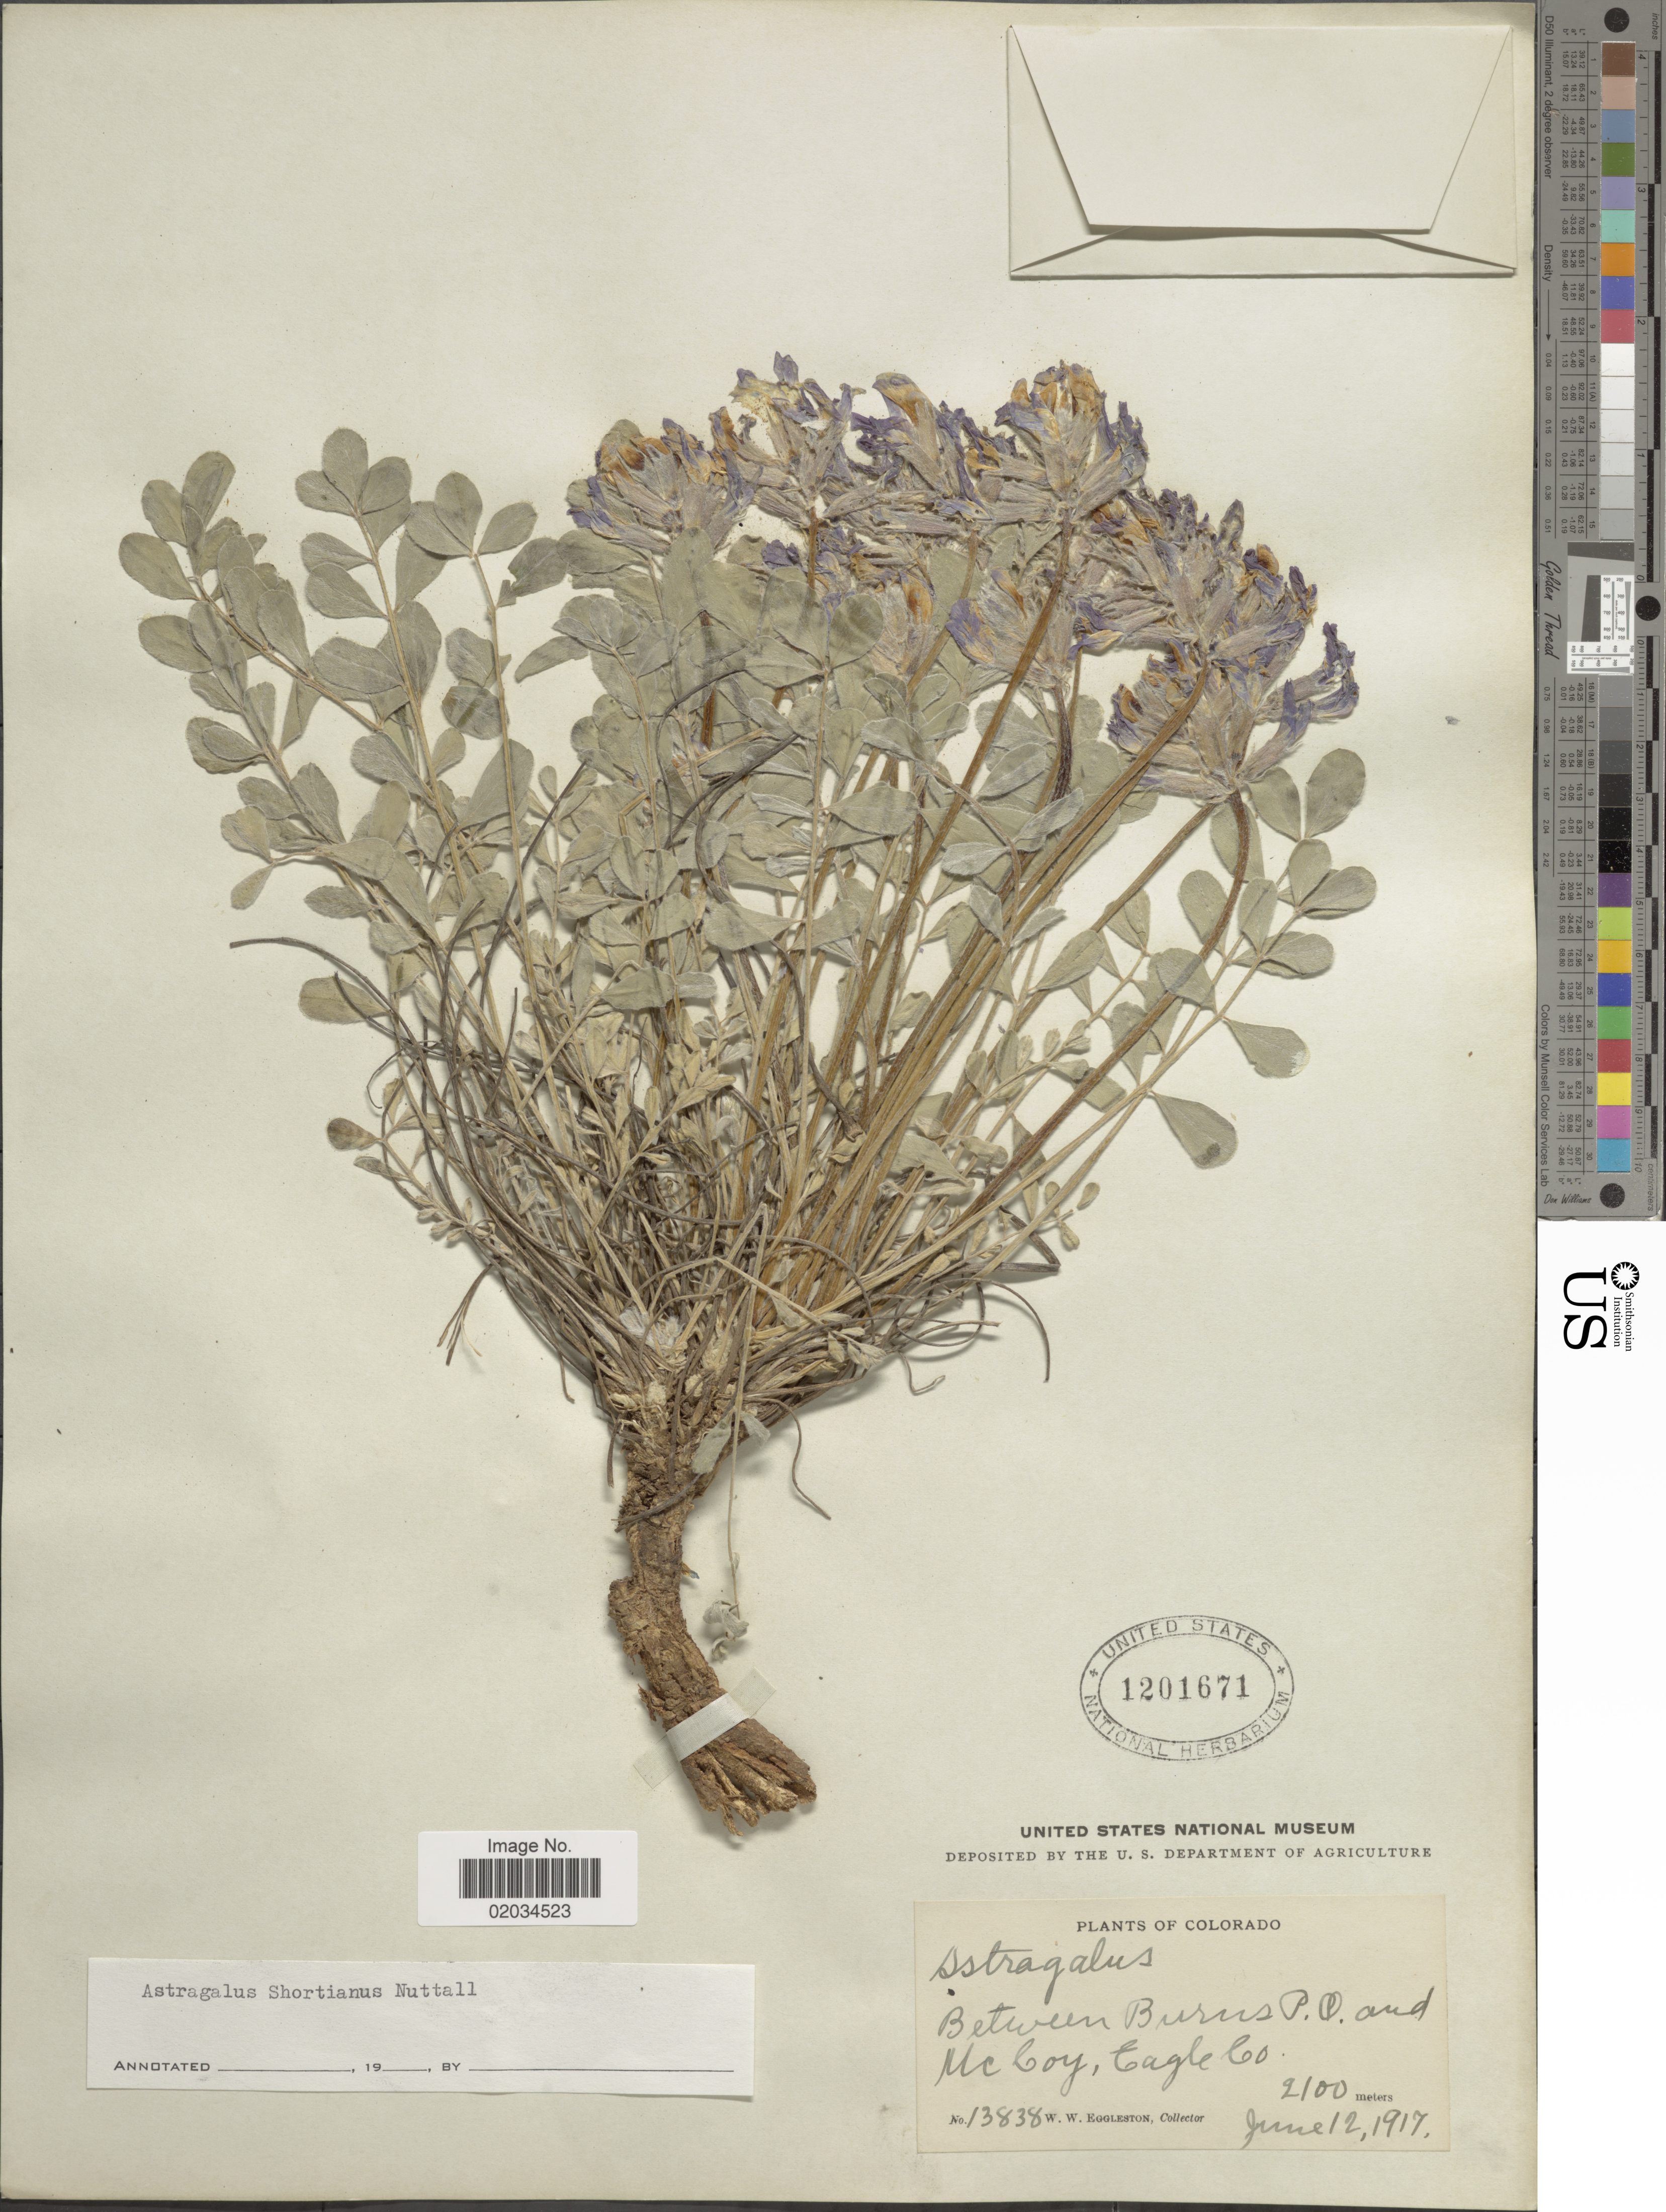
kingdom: Plantae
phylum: Tracheophyta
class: Magnoliopsida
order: Fabales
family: Fabaceae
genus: Astragalus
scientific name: Astragalus shortianus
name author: Nutt.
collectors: W. W. Eggleston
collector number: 13838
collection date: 1917-06-12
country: United States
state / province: Colorado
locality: Between Burns P.O. and Mc Coy, Eagle Co.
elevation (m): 2100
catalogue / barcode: US 1201671